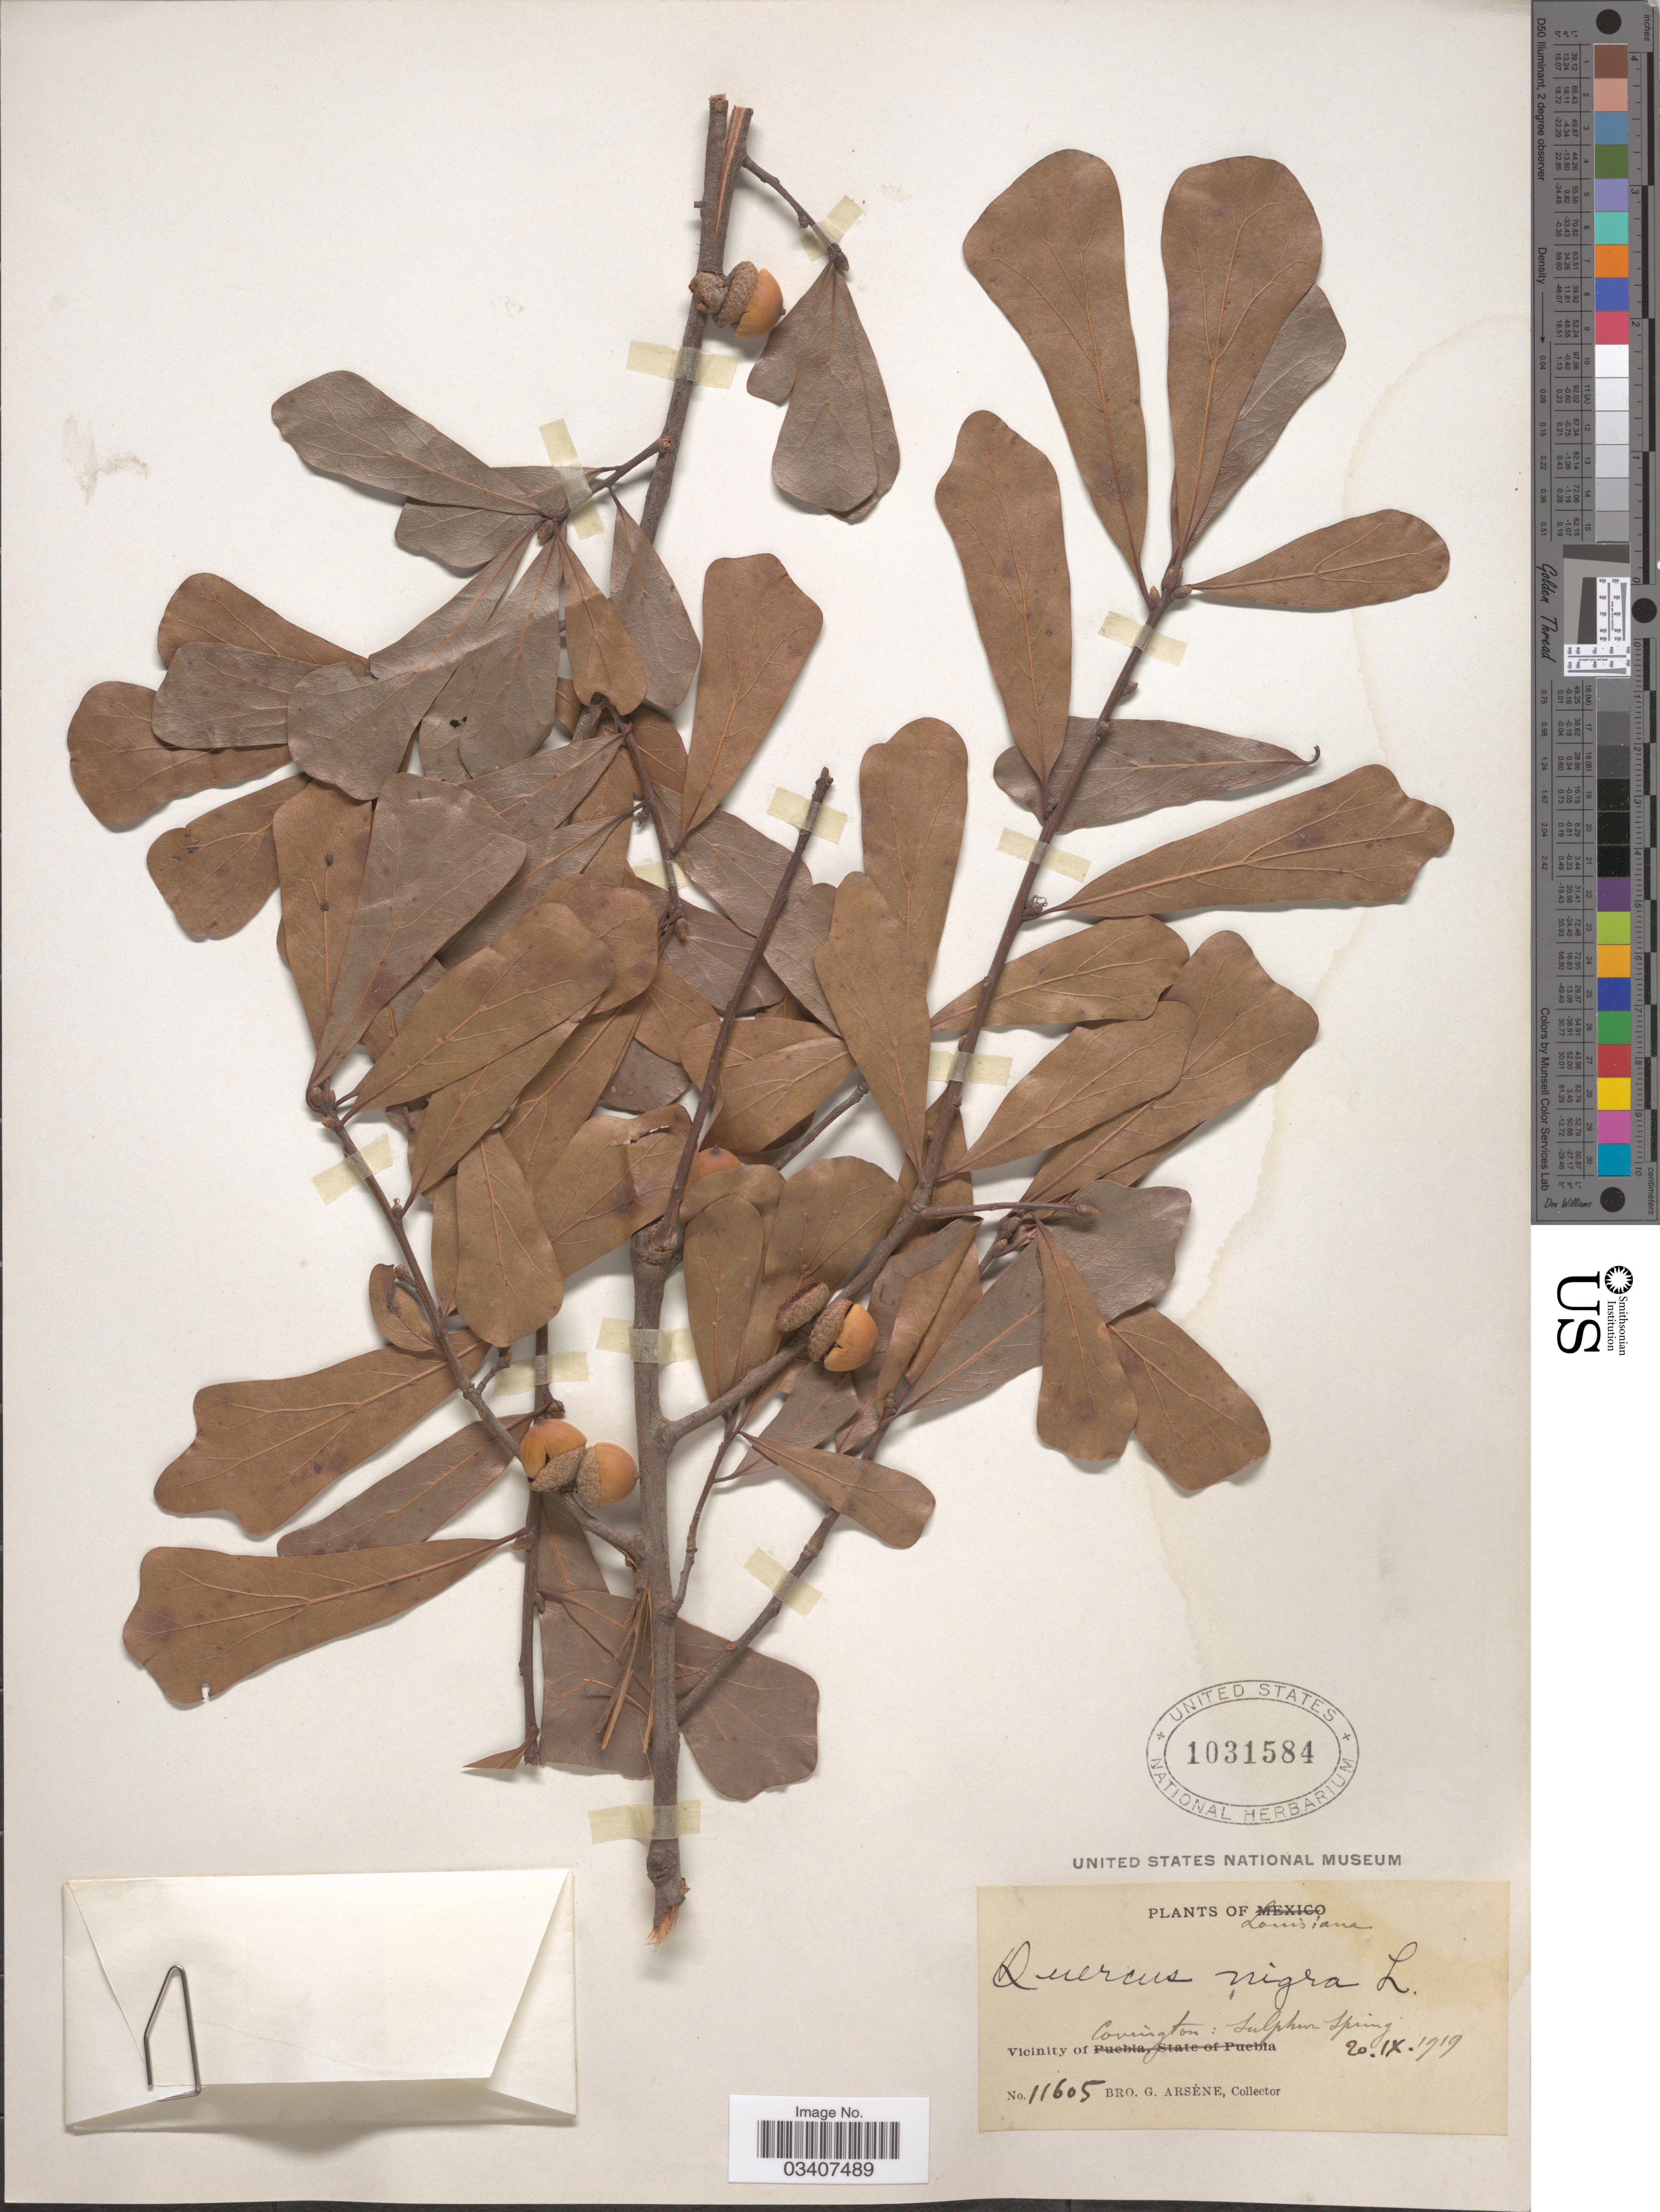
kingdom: Plantae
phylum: Tracheophyta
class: Magnoliopsida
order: Fagales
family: Fagaceae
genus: Quercus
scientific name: Quercus nigra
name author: L.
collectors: Bro. G. Arsène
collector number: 11605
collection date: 1919-09-20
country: United States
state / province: Louisiana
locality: Vicinity of Covington: Sulphur Spring.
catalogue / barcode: US 1031584